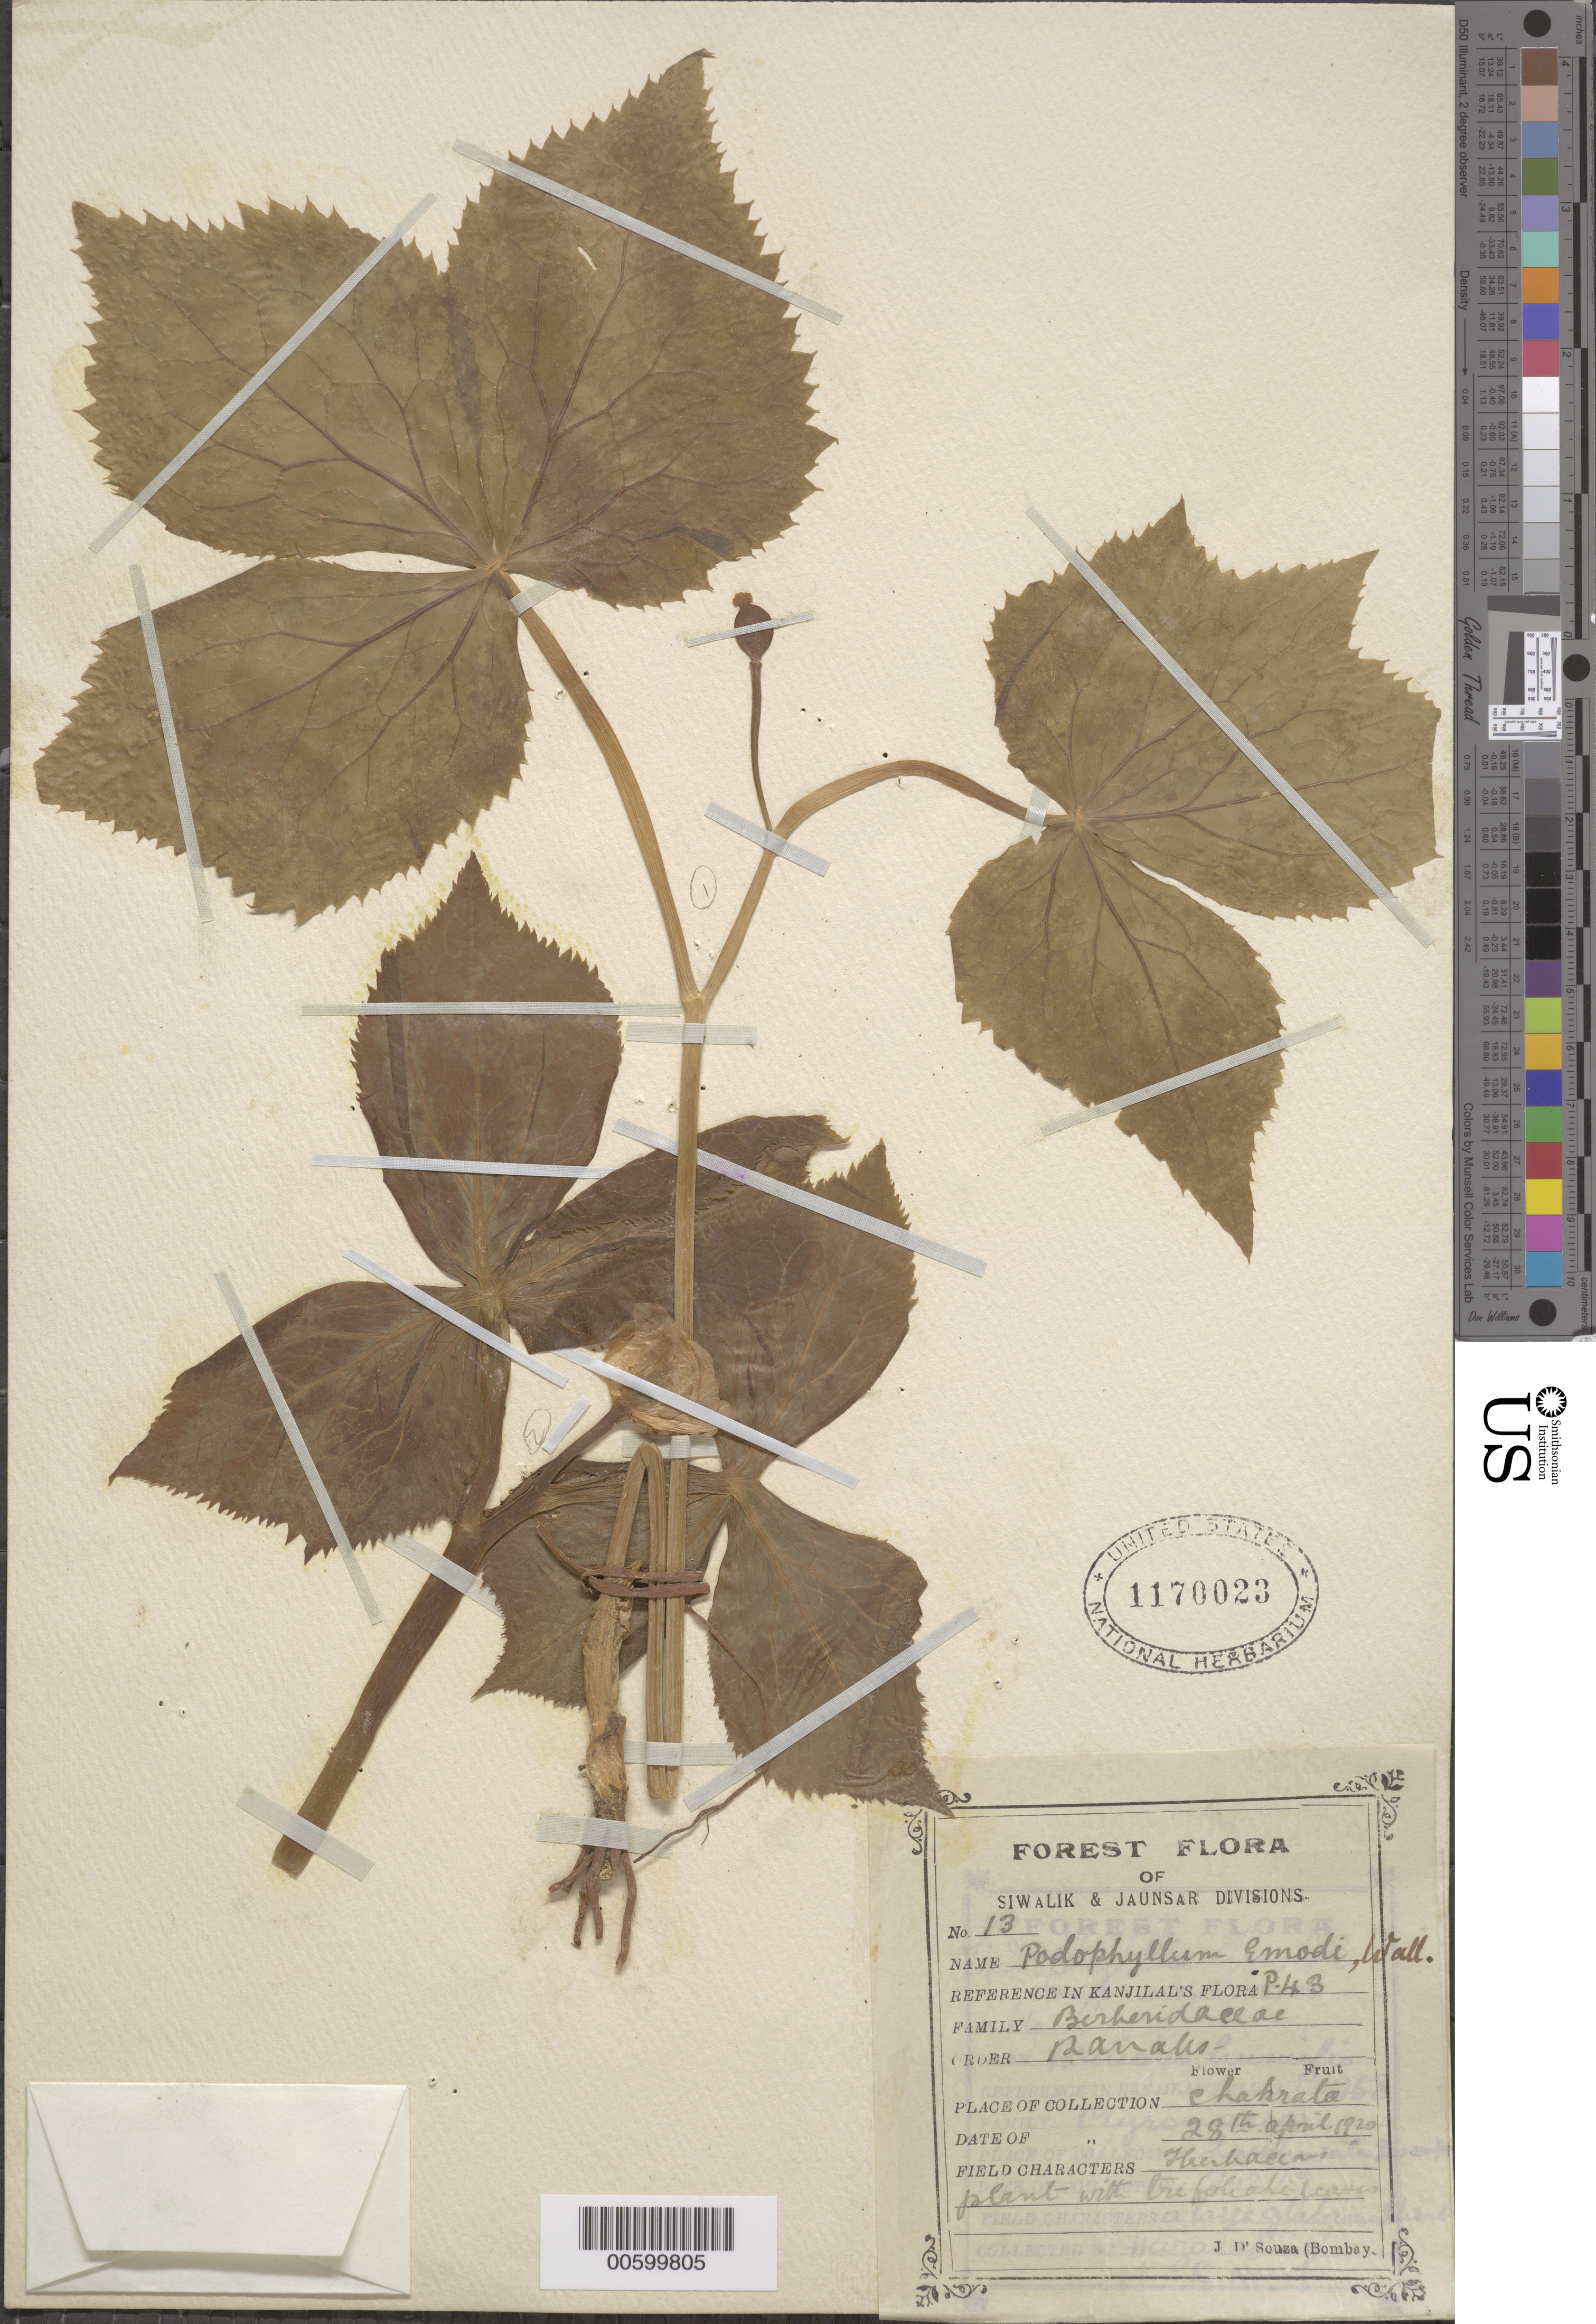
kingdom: Plantae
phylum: Tracheophyta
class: Magnoliopsida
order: Ranunculales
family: Berberidaceae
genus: Sinopodophyllum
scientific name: Sinopodophyllum hexandrum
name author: (Royle) T.S.Ying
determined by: Strong, Mark T., (BOT), Smithsonian Institution - National Museum of Natural History (UNITED STATES)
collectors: J. Souza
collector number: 13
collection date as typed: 28 Apr 1920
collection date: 1920-04-28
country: India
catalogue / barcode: US 1170023